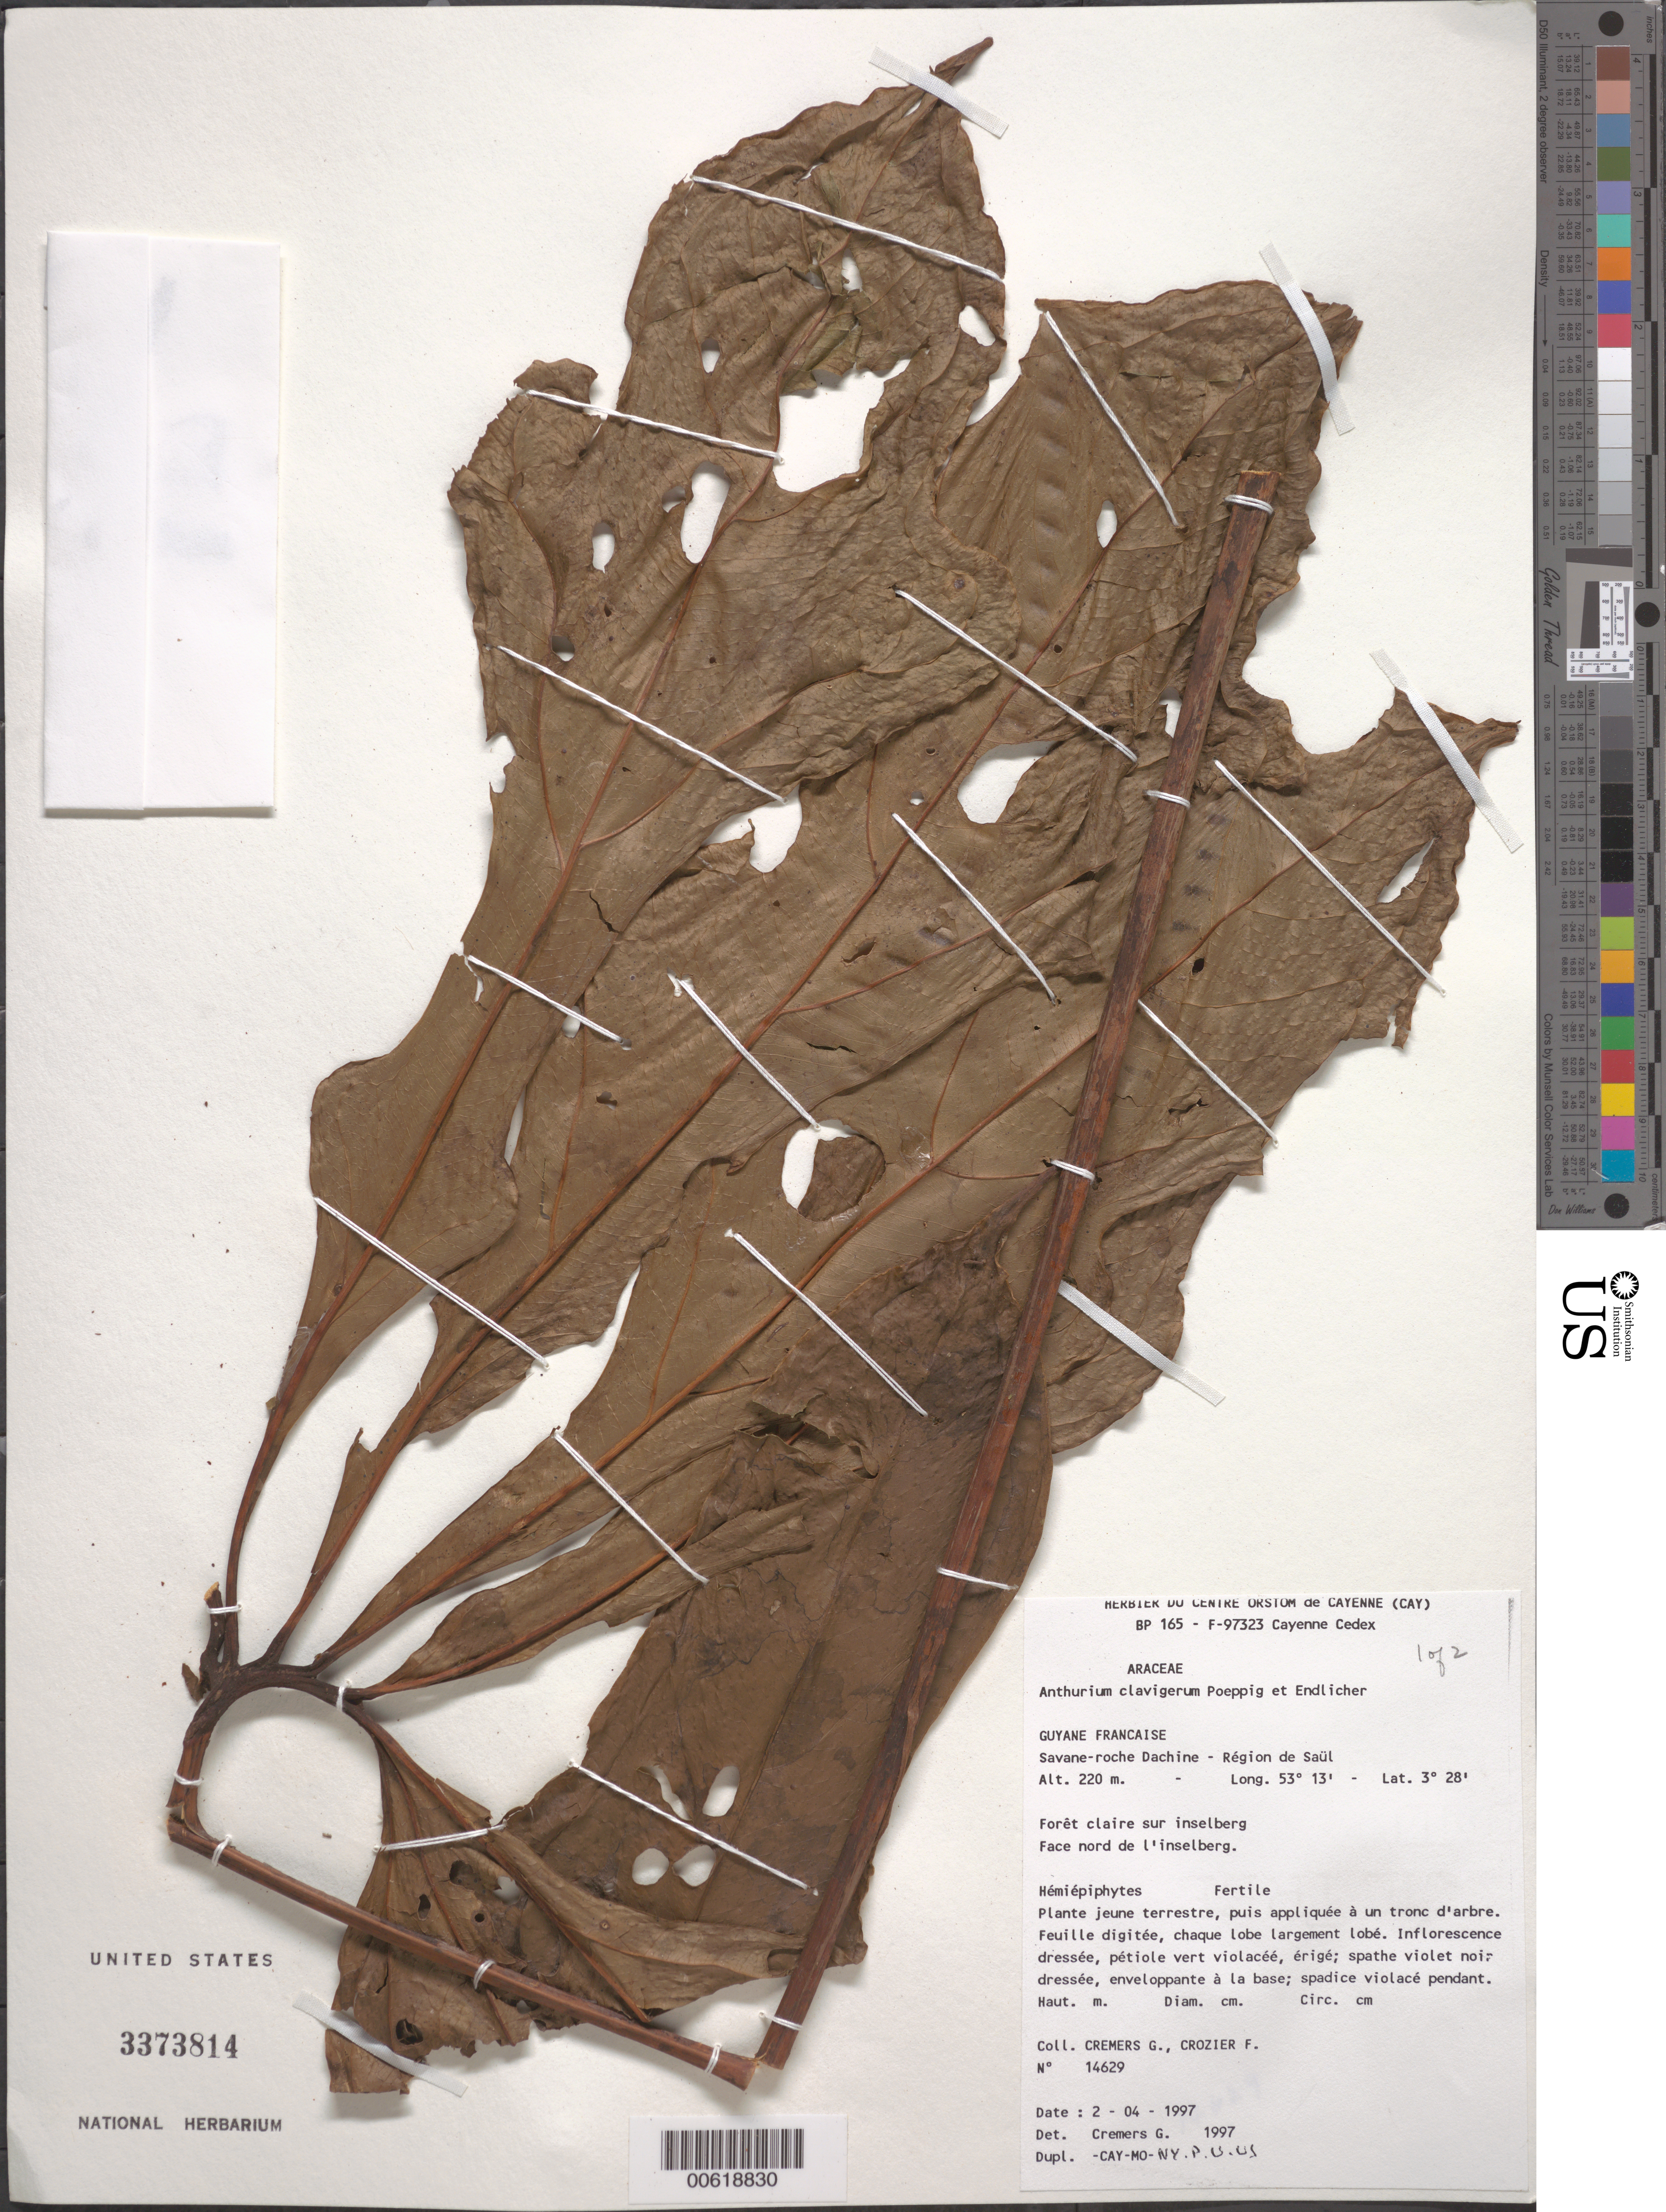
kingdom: Plantae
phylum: Tracheophyta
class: Liliopsida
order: Alismatales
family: Araceae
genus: Anthurium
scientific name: Anthurium clavigerum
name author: Poepp. & Endl.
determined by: Cremers, Georges A.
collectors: G. Cremers & F. Crozier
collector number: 14629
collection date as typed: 2-Apr-97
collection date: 1997-04-02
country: French Guiana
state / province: Saint-Laurent-du-Maroni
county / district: Saül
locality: Saül, savane-roche Dachine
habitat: Forêt claire sur inselberg. Face nord de l 'inselberg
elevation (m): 220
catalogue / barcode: US 3373814